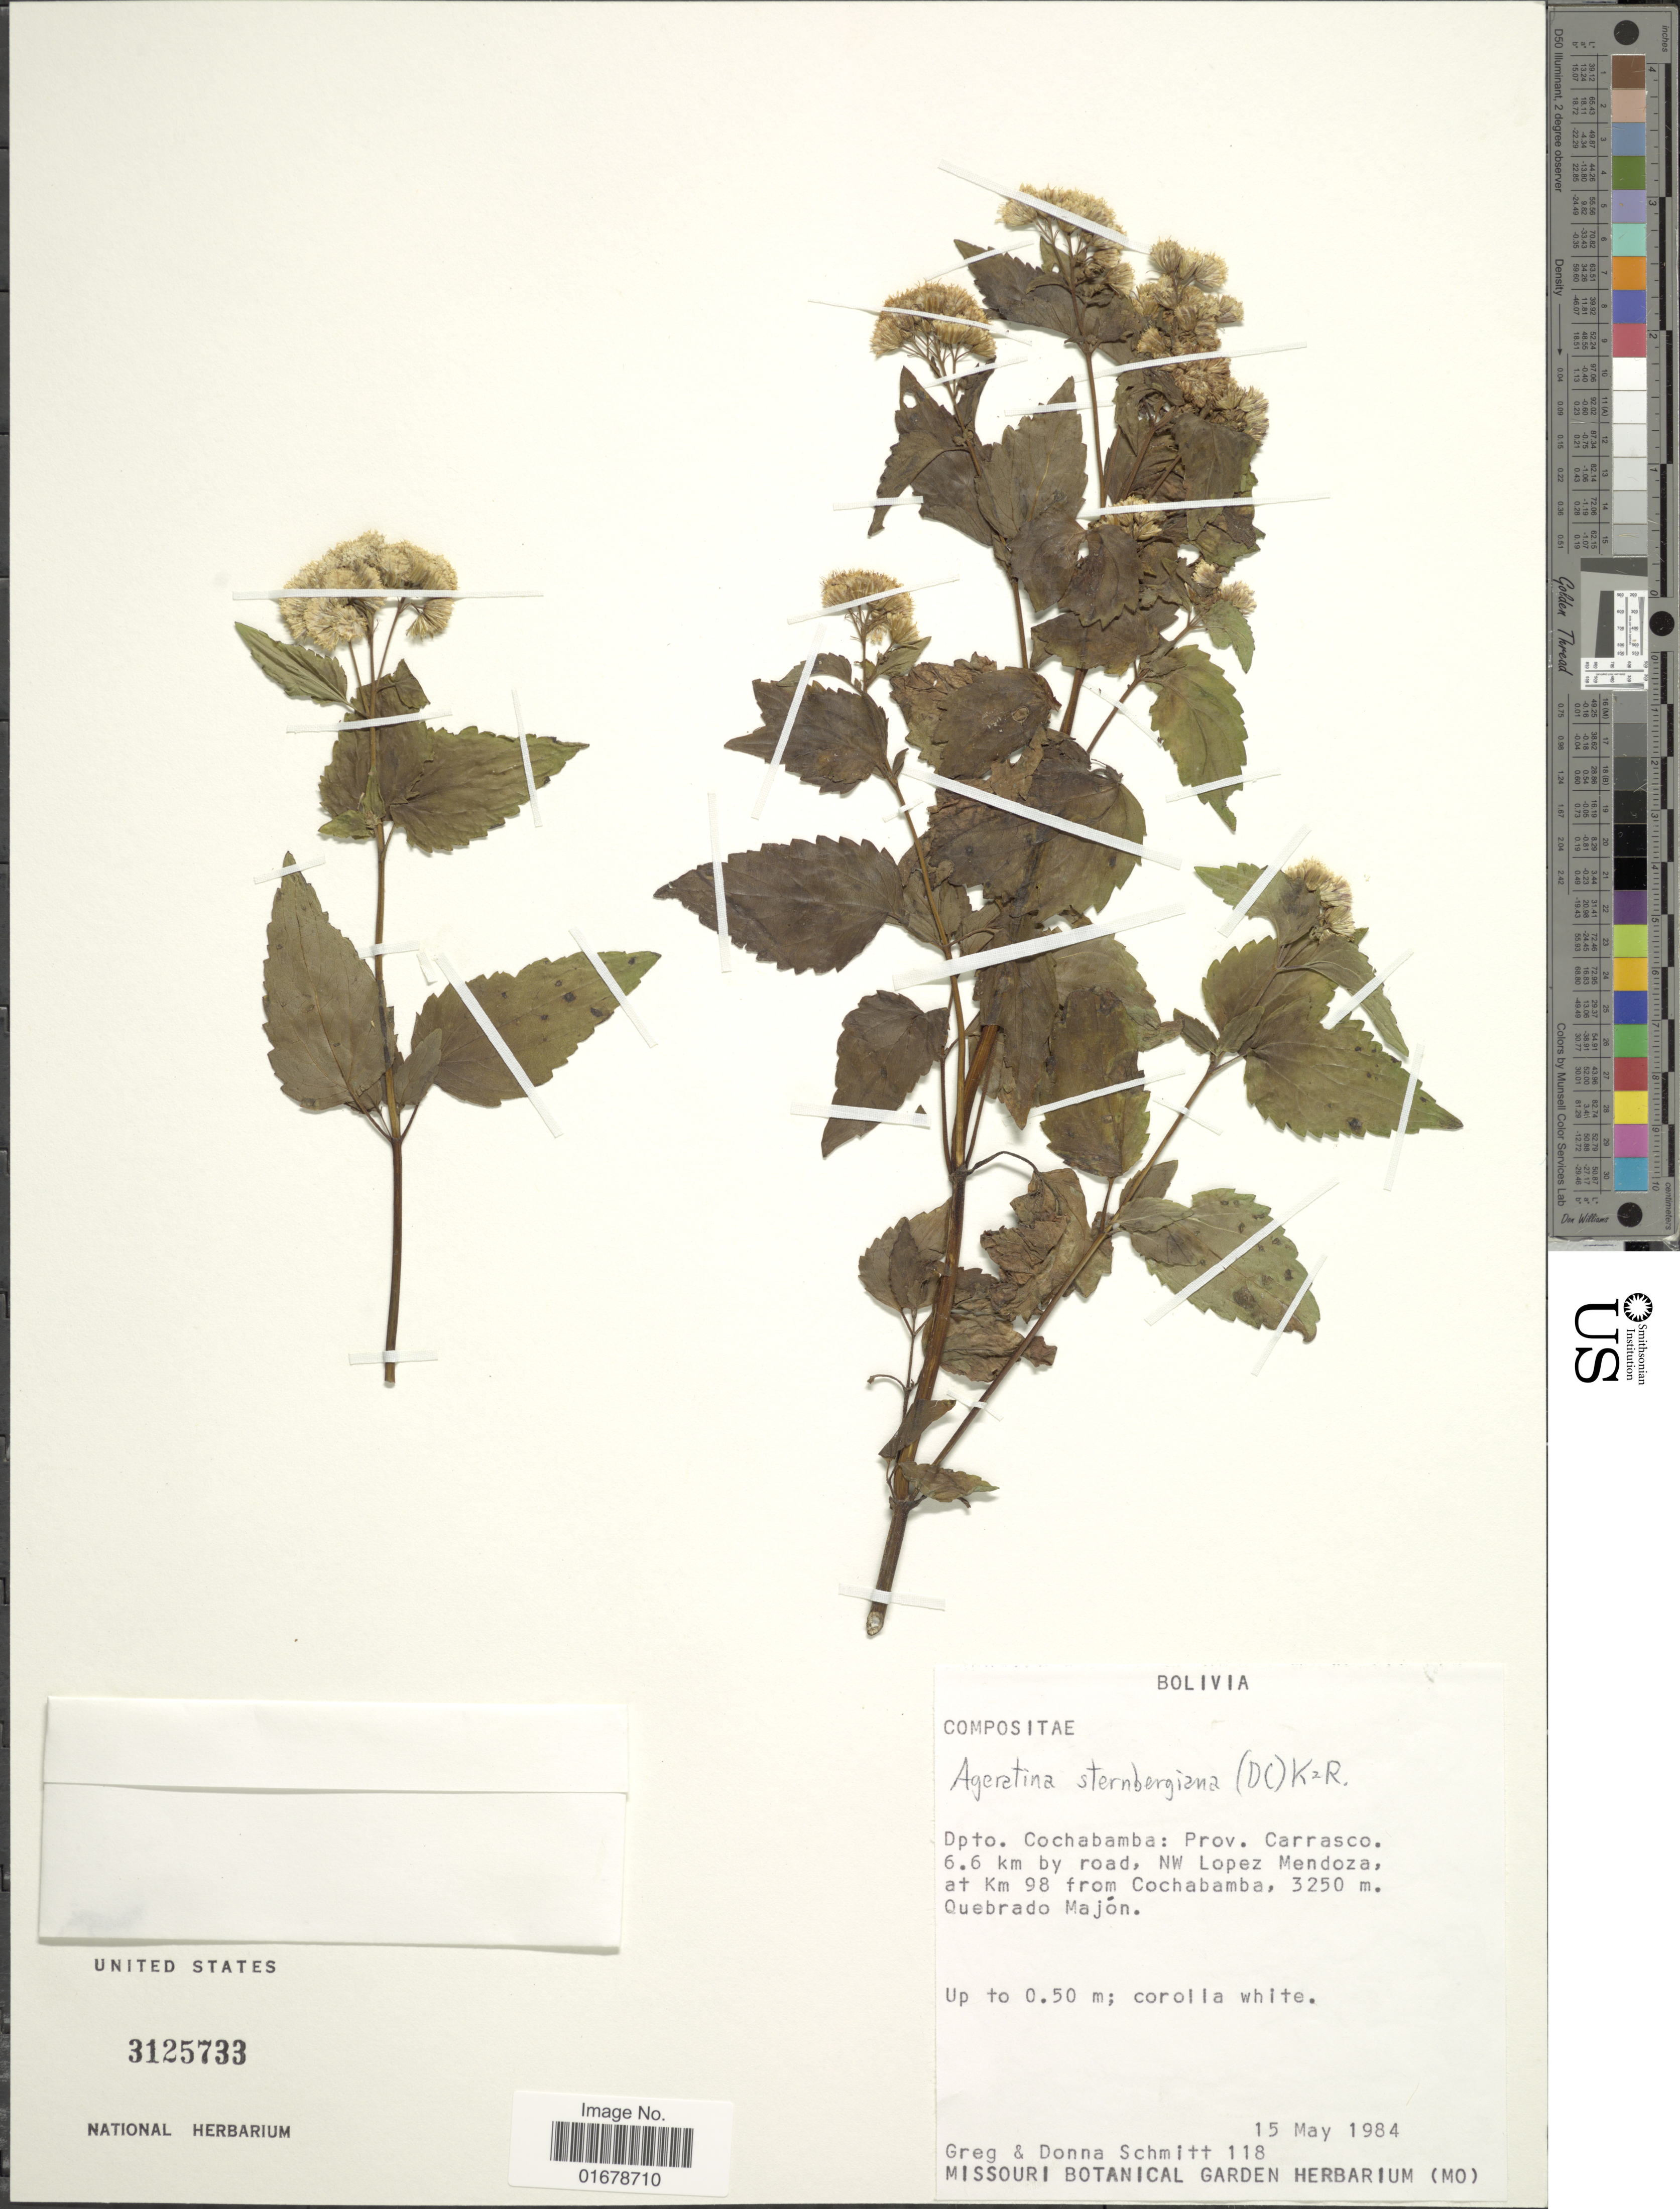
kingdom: Plantae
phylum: Tracheophyta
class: Magnoliopsida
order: Asterales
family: Asteraceae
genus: Ageratina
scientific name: Ageratina sternbergiana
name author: (DC.) R.M. King & H. Rob.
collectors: G. Schmitt & D. Schmitt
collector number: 118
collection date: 1984-05-15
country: Bolivia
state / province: Cochabamba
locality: Dpto. Cochabamba: Prov. Carrasco, 6.6 km by road, NW Lopez Mendoza, at Km 98 from Cochabamba, Quebrado Majon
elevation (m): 3250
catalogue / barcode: US 3125733